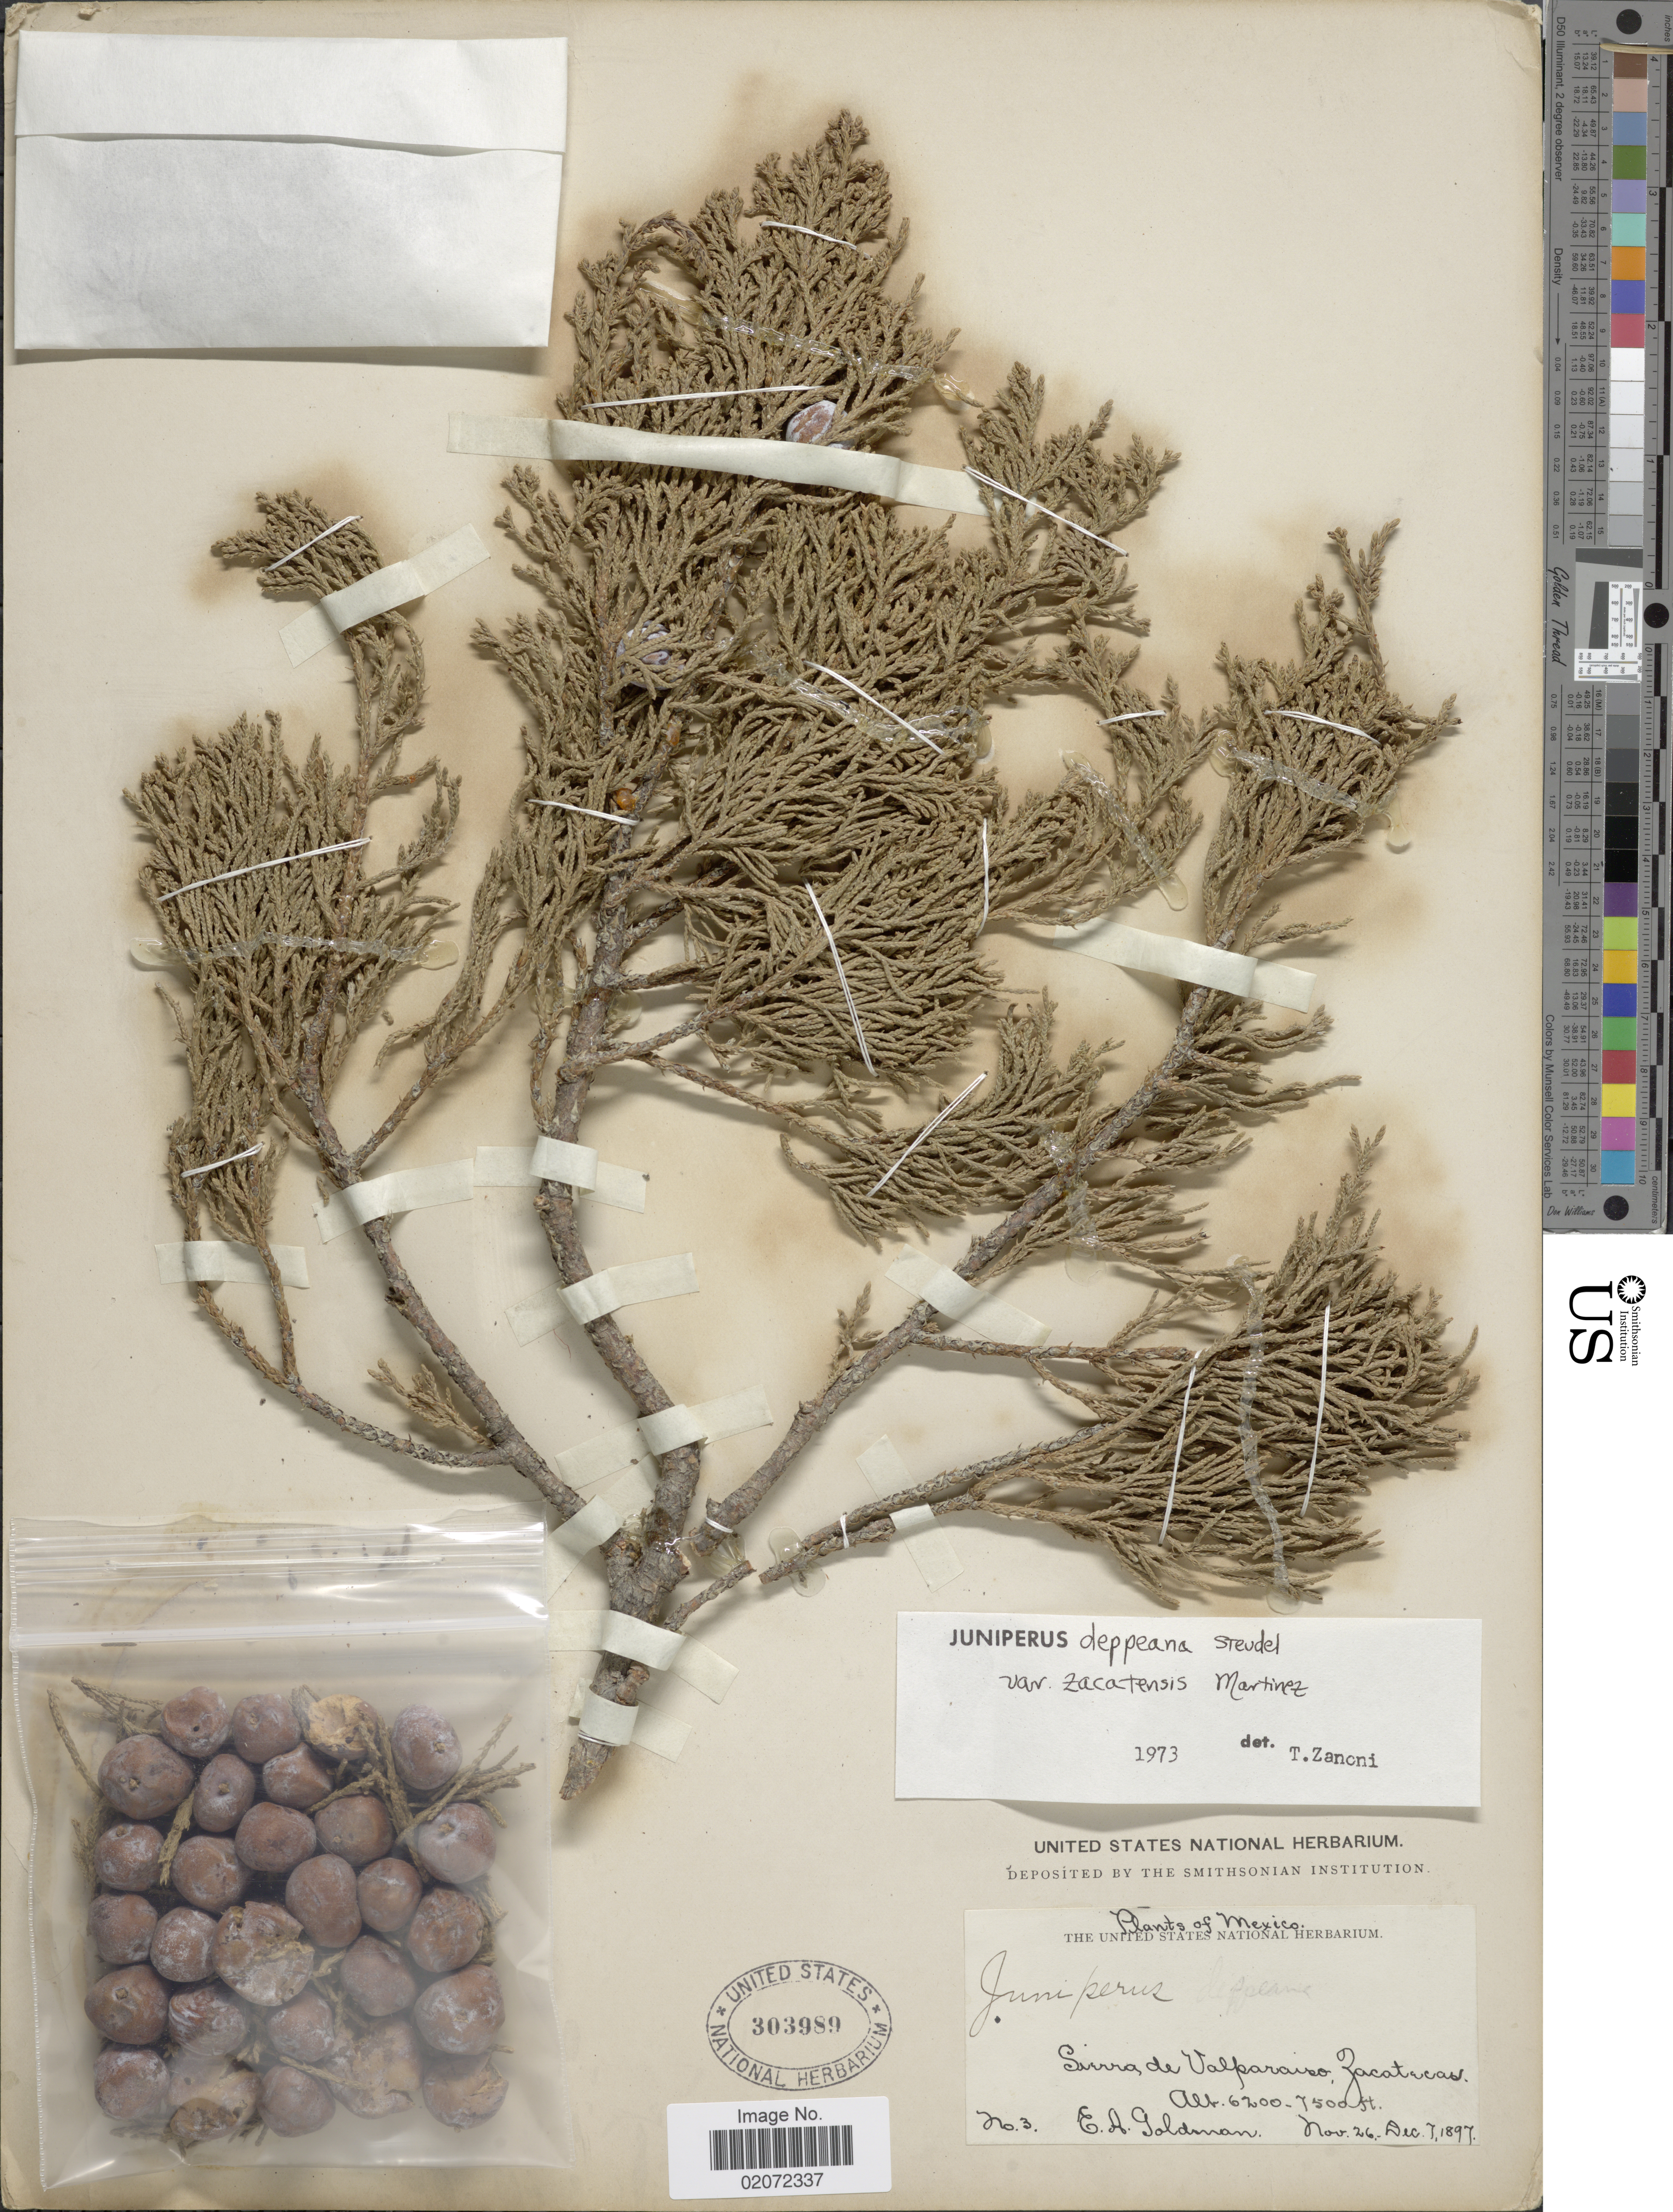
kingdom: Plantae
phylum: Tracheophyta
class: Pinopsida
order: Pinales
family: Cupressaceae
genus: Juniperus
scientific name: Juniperus deppeana var. zacatecensis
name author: Martínez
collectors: E. A. Goldman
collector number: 3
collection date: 1897-11-26/1897-12-07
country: Mexico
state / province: Zacatecas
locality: Sierra de Valparaiso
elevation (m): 1890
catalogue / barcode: US 303989